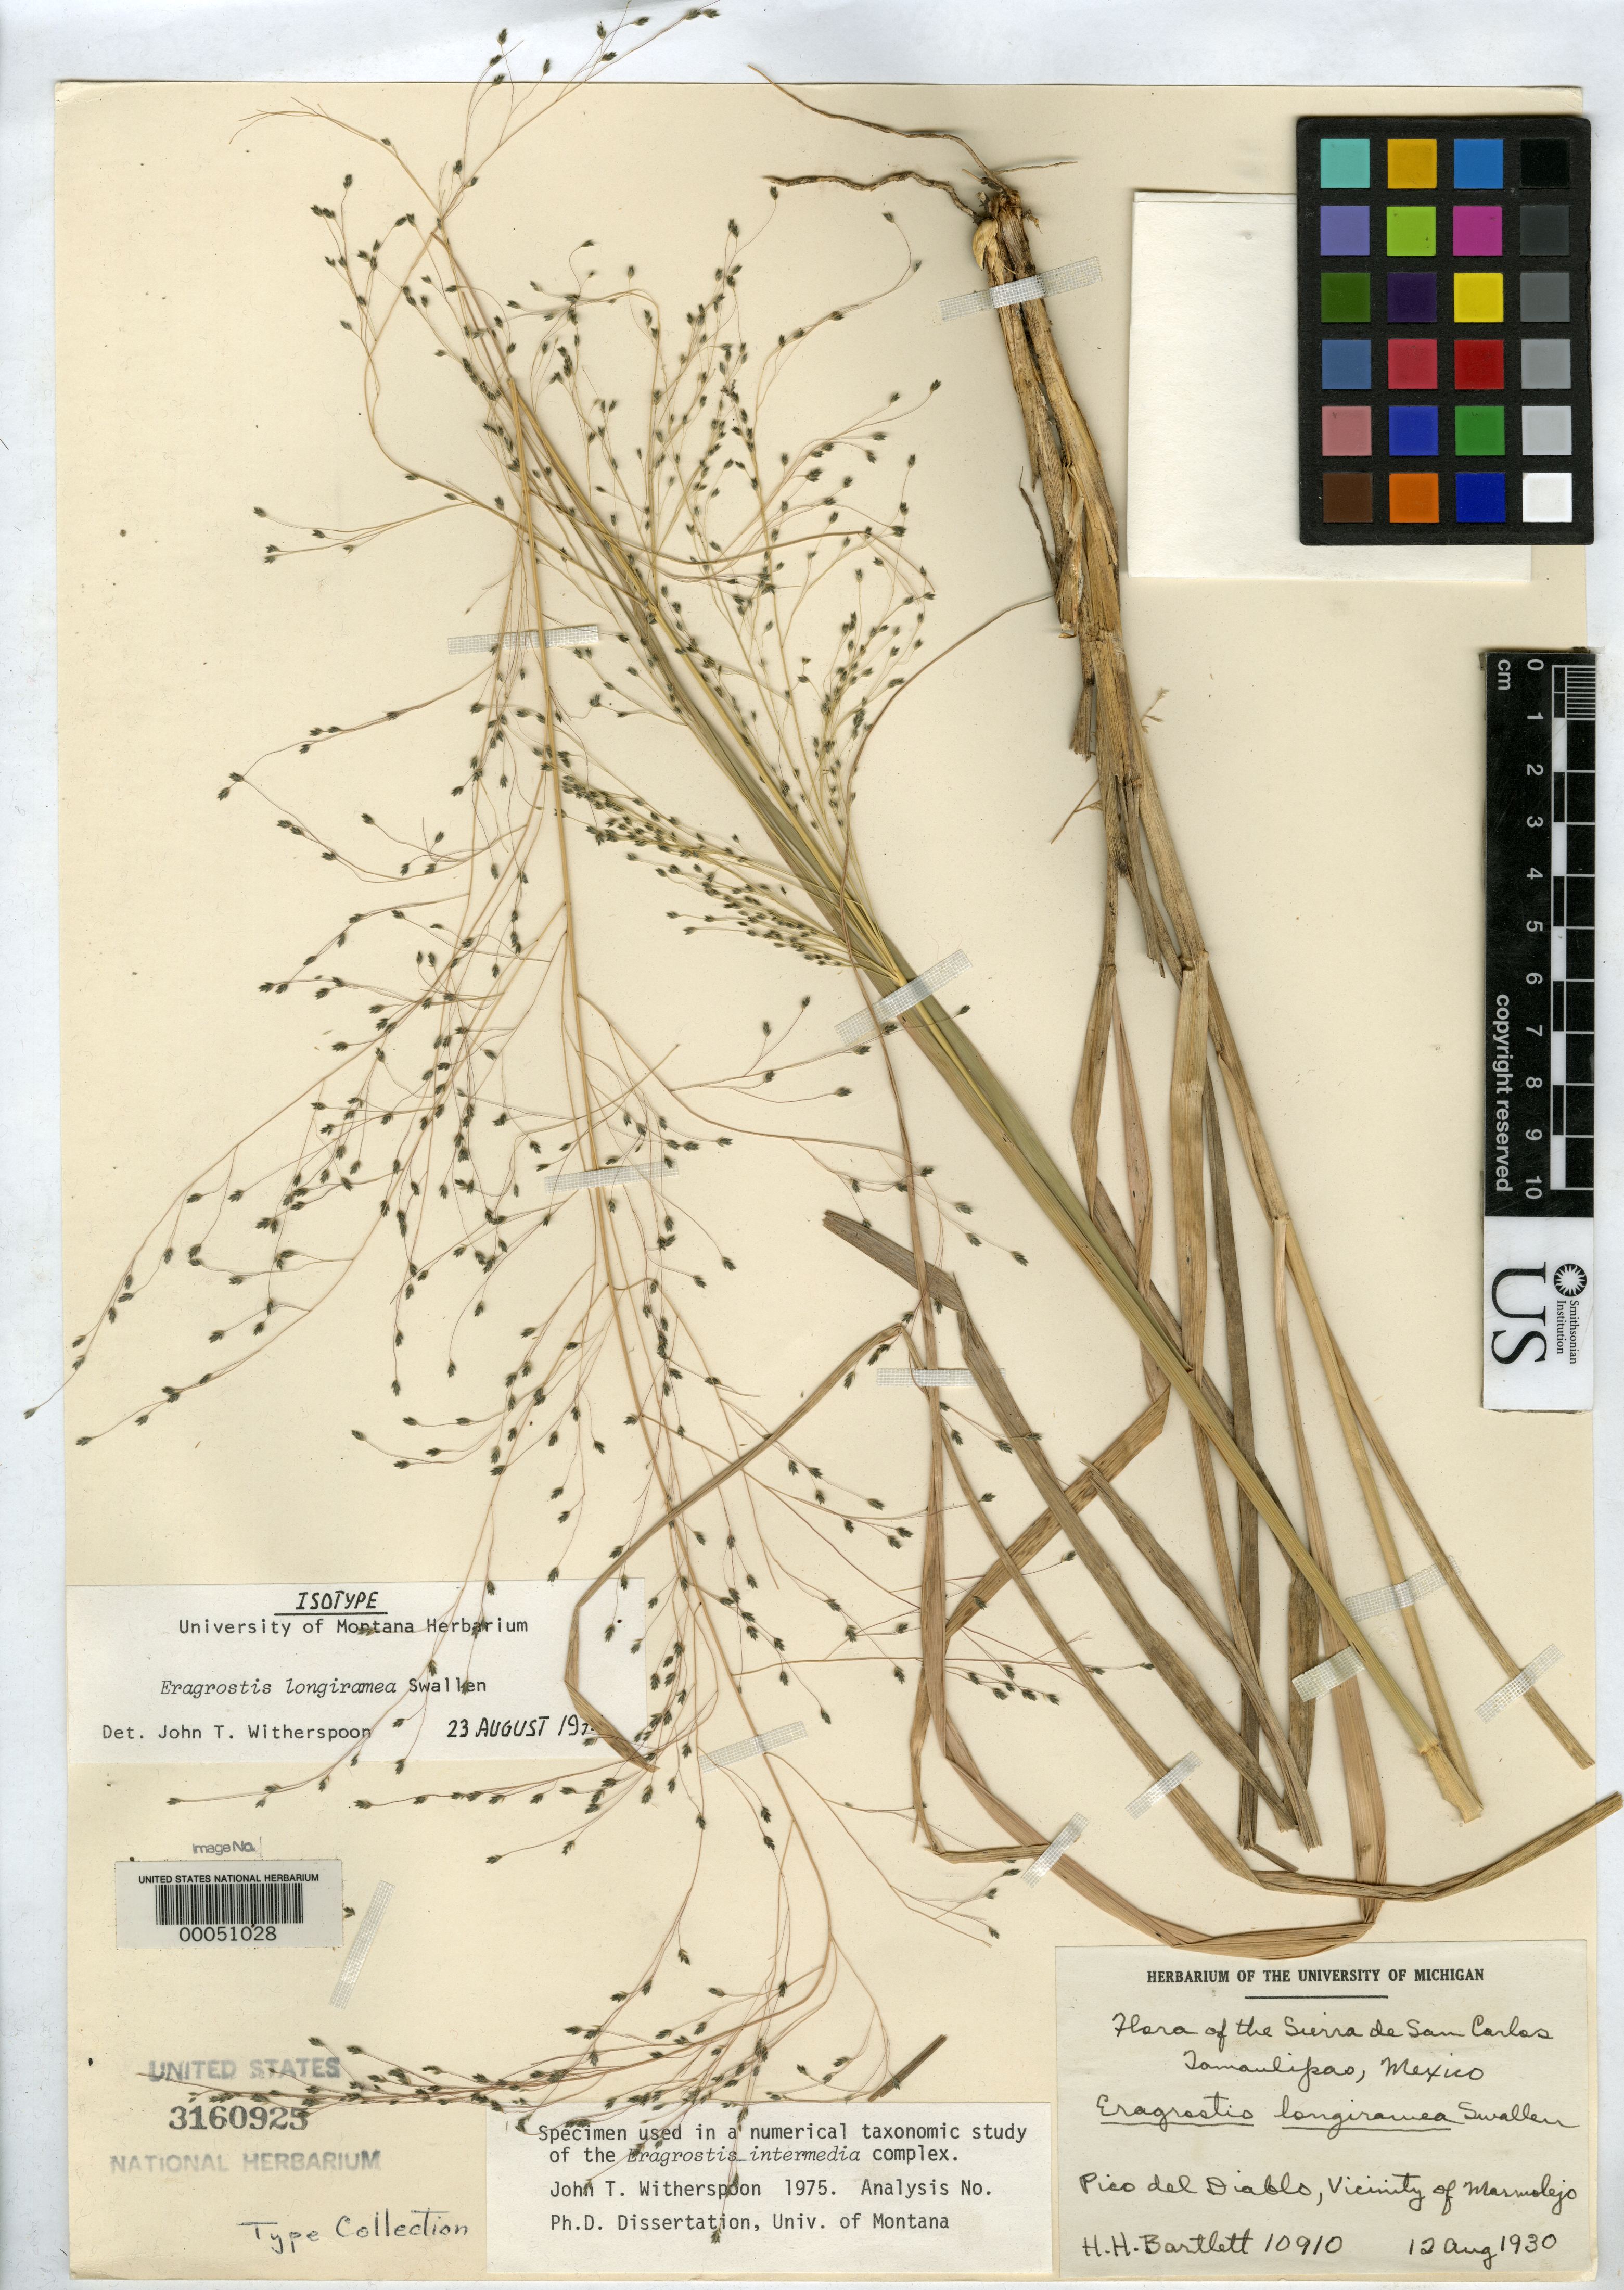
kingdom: Plantae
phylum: Tracheophyta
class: Liliopsida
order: Poales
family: Poaceae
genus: Eragrostis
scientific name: Eragrostis longiramea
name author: Swallen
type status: Isotype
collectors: H. H. Bartlett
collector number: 10910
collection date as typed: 12 Aug 1930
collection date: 1930-08-12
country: Mexico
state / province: Tamaulipas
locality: Vicinity of Marmolejo, Pico del Diablo, Sierra de San Carlos.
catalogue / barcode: US 3160925